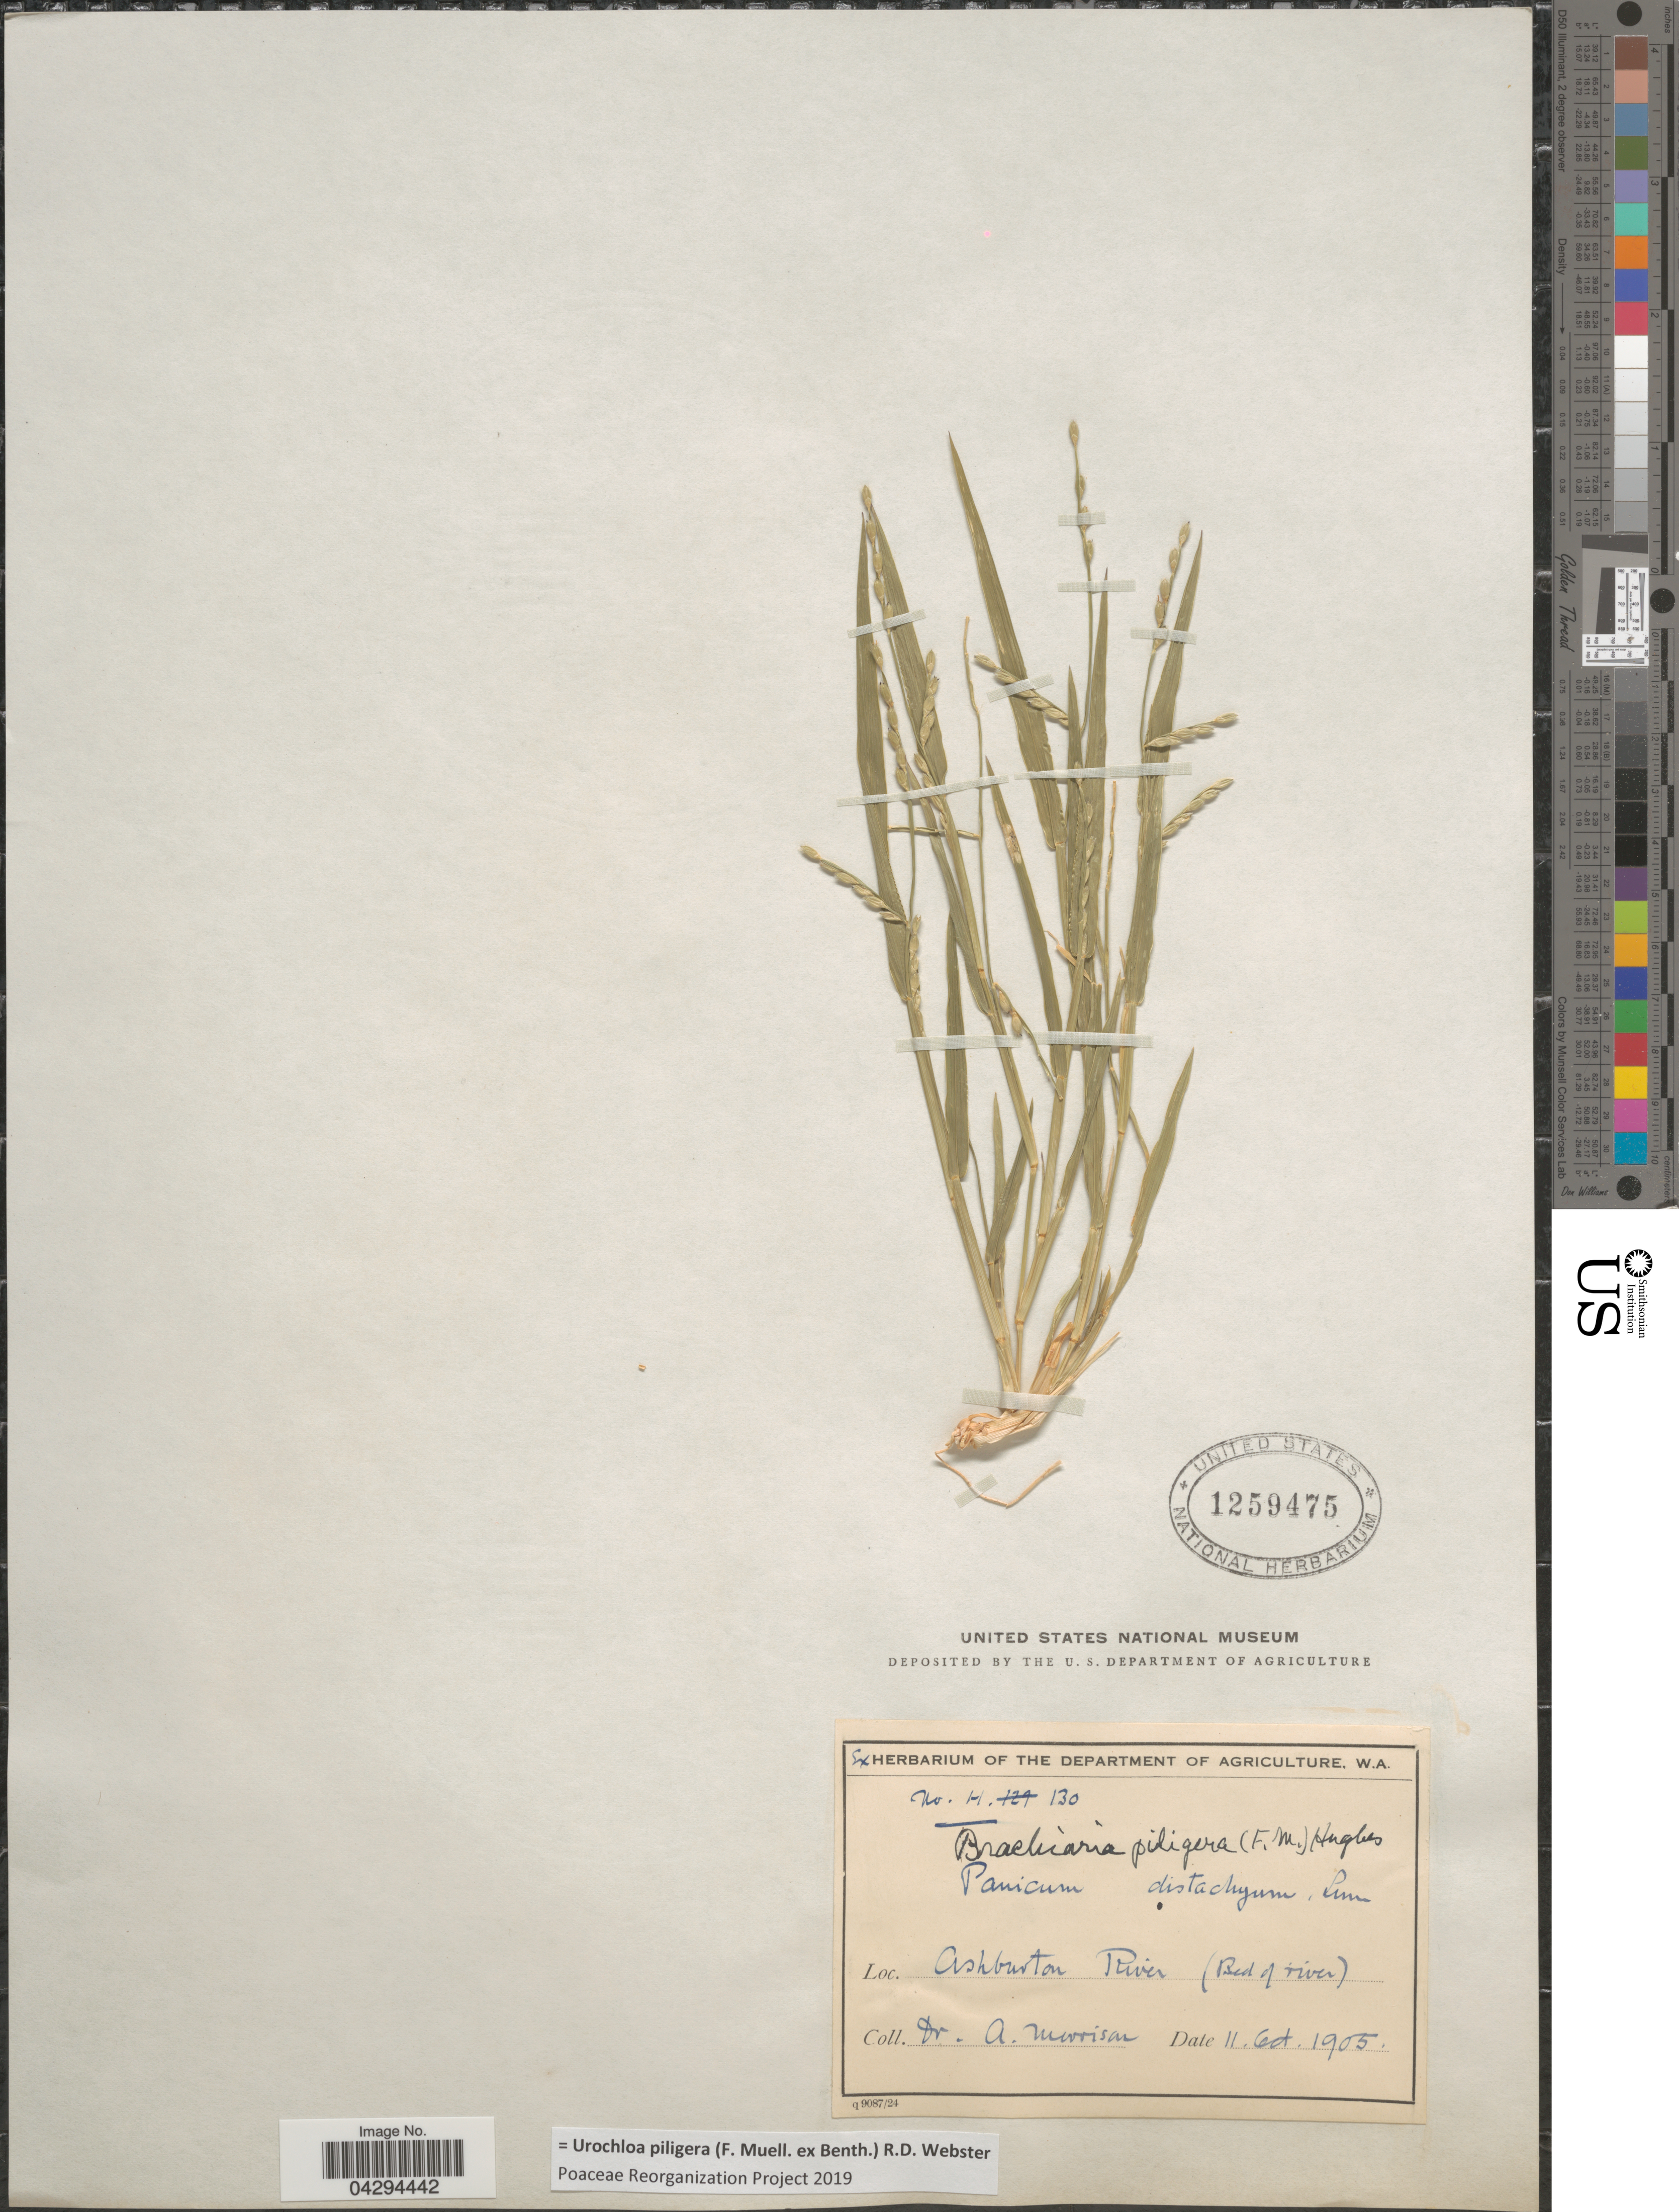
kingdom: Plantae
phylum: Tracheophyta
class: Liliopsida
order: Poales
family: Poaceae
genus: Urochloa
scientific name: Urochloa piligera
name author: (F. Muell. ex Benth.) R.D. Webster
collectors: A. Morrison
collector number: H130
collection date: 1905-10-11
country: Australia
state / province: Western Australia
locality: Ashburton River (Bed of river).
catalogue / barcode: US 1259475